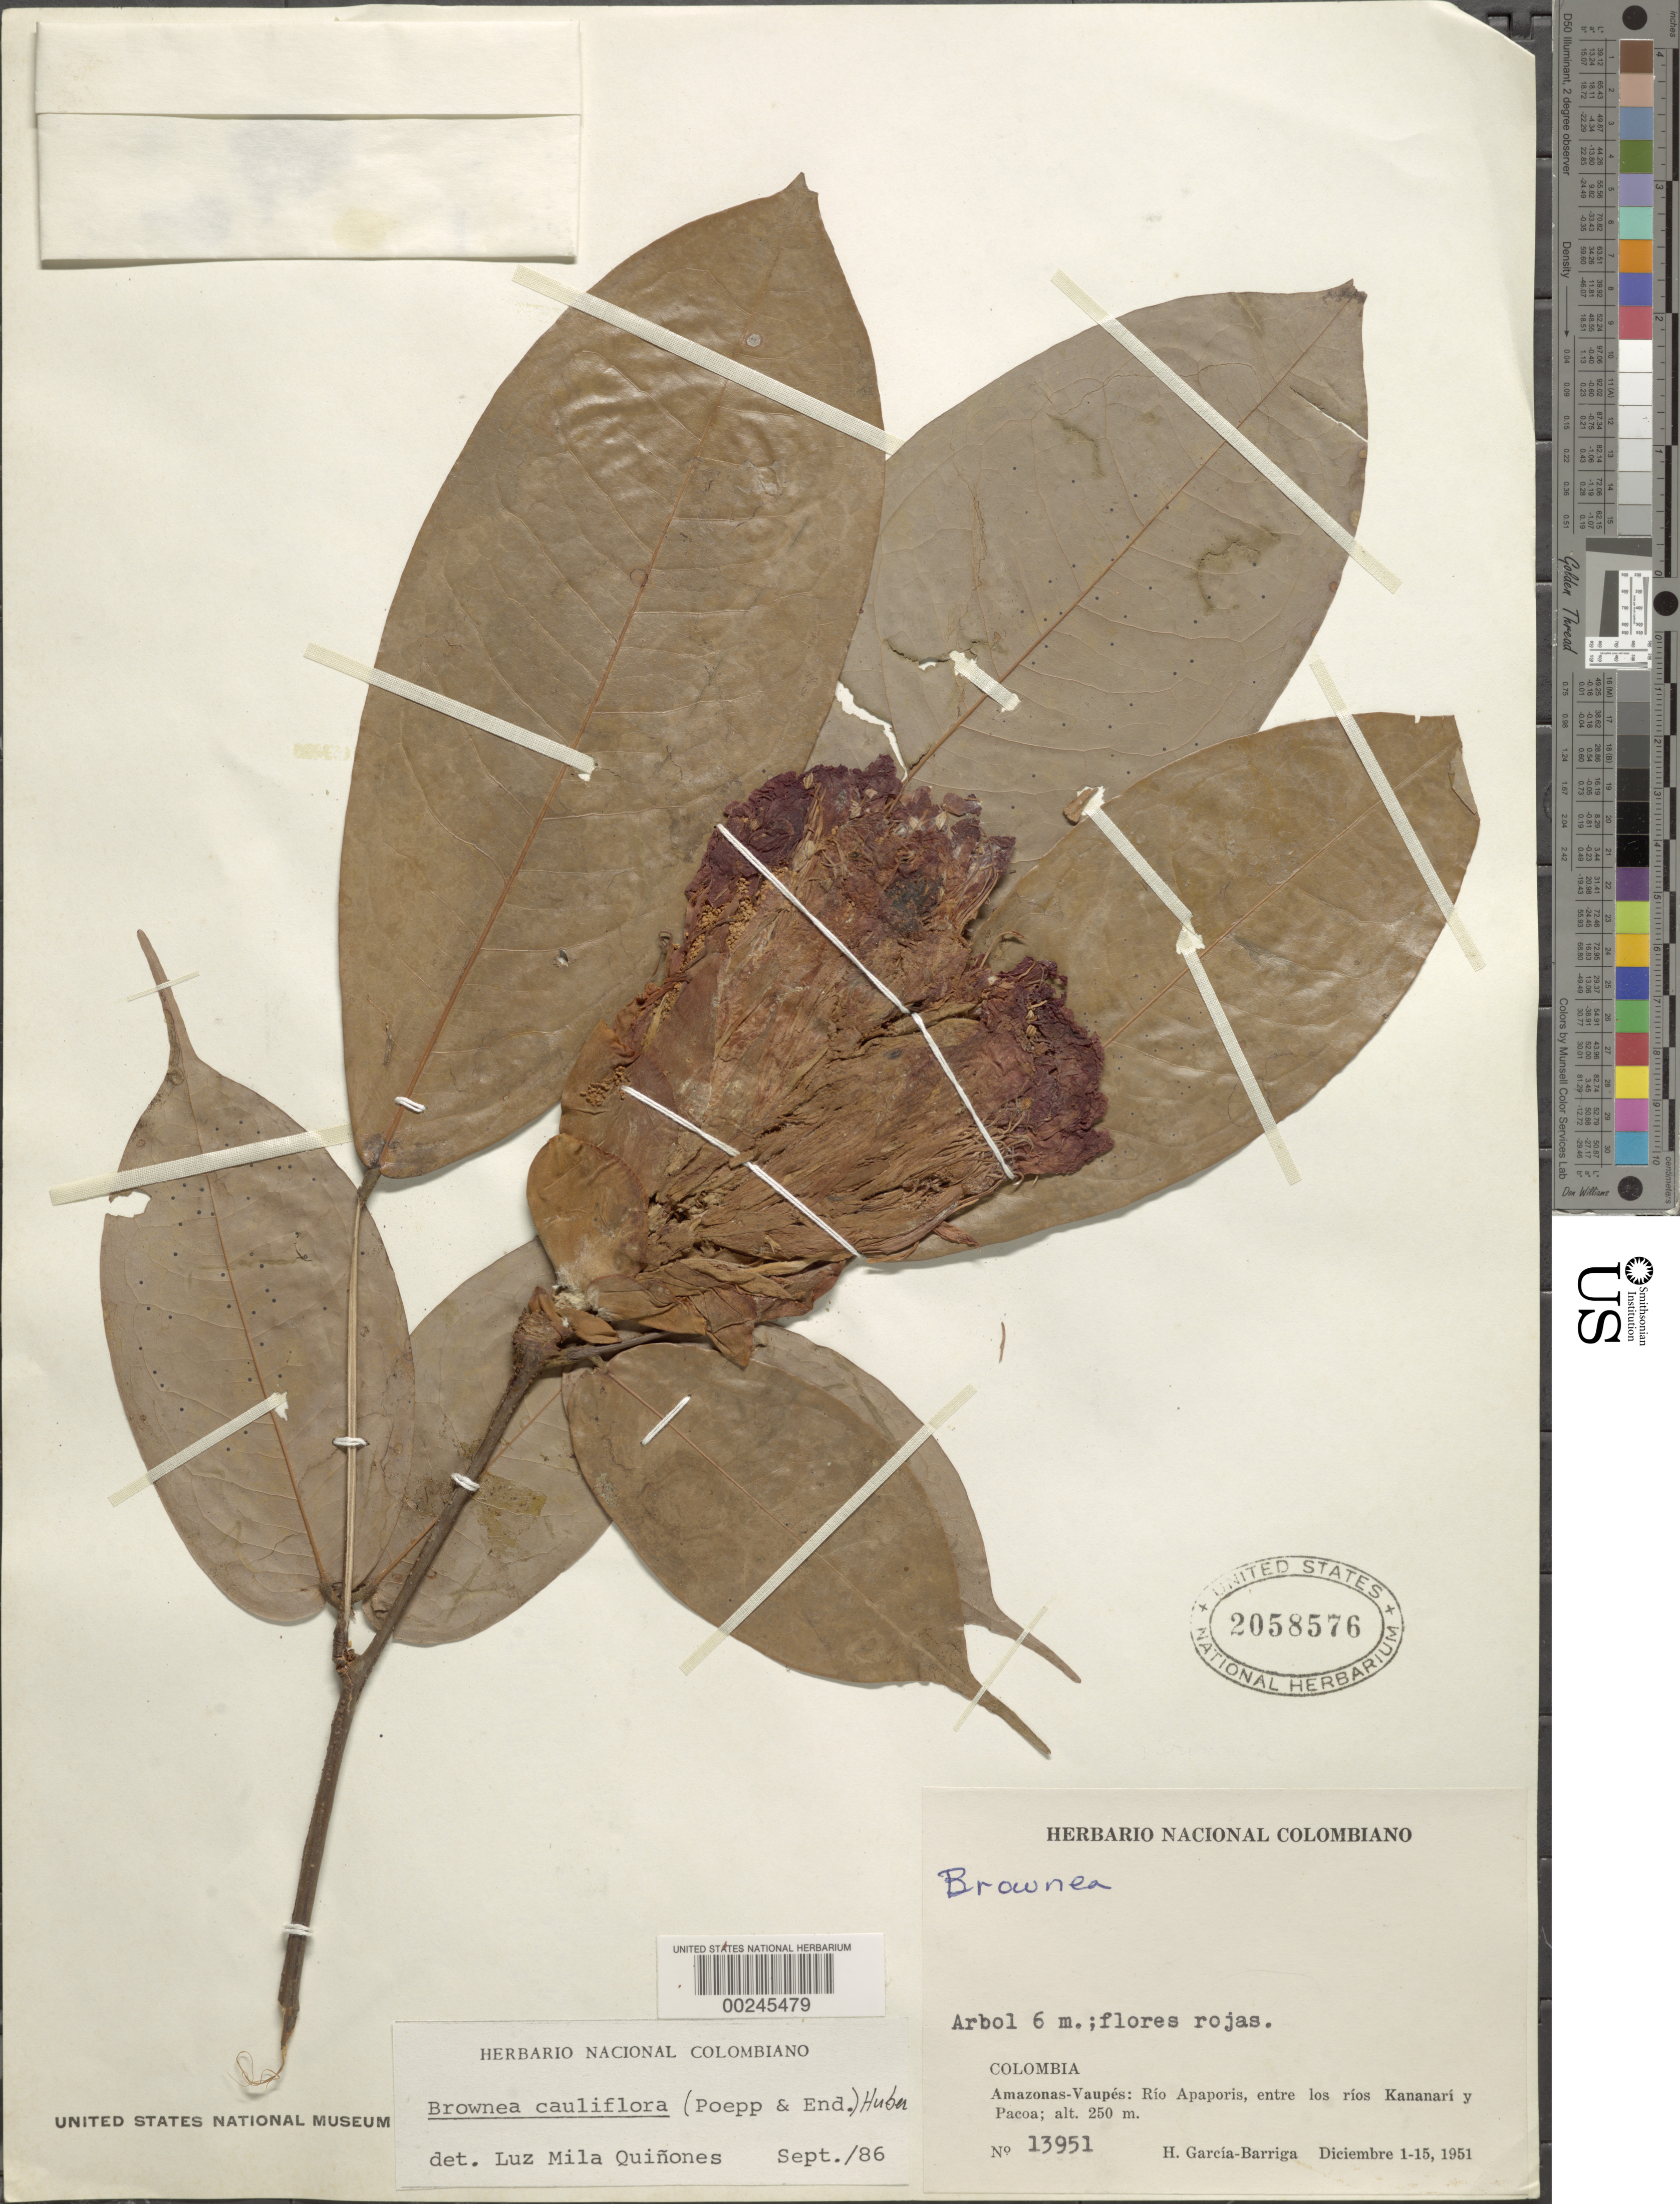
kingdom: Plantae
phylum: Tracheophyta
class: Magnoliopsida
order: Fabales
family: Fabaceae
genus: Brownea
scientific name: Brownea cauliflora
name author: Poepp.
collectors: H. García Barriga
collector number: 13951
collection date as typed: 01 Dec 1951 to 15 Dec 1951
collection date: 1951-12-01/1951-12-15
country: Colombia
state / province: Amazônas / Vaupés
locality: Rio Apaporis, between Rio Pacoa and Rio Kananari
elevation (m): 250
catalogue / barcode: US 2058576